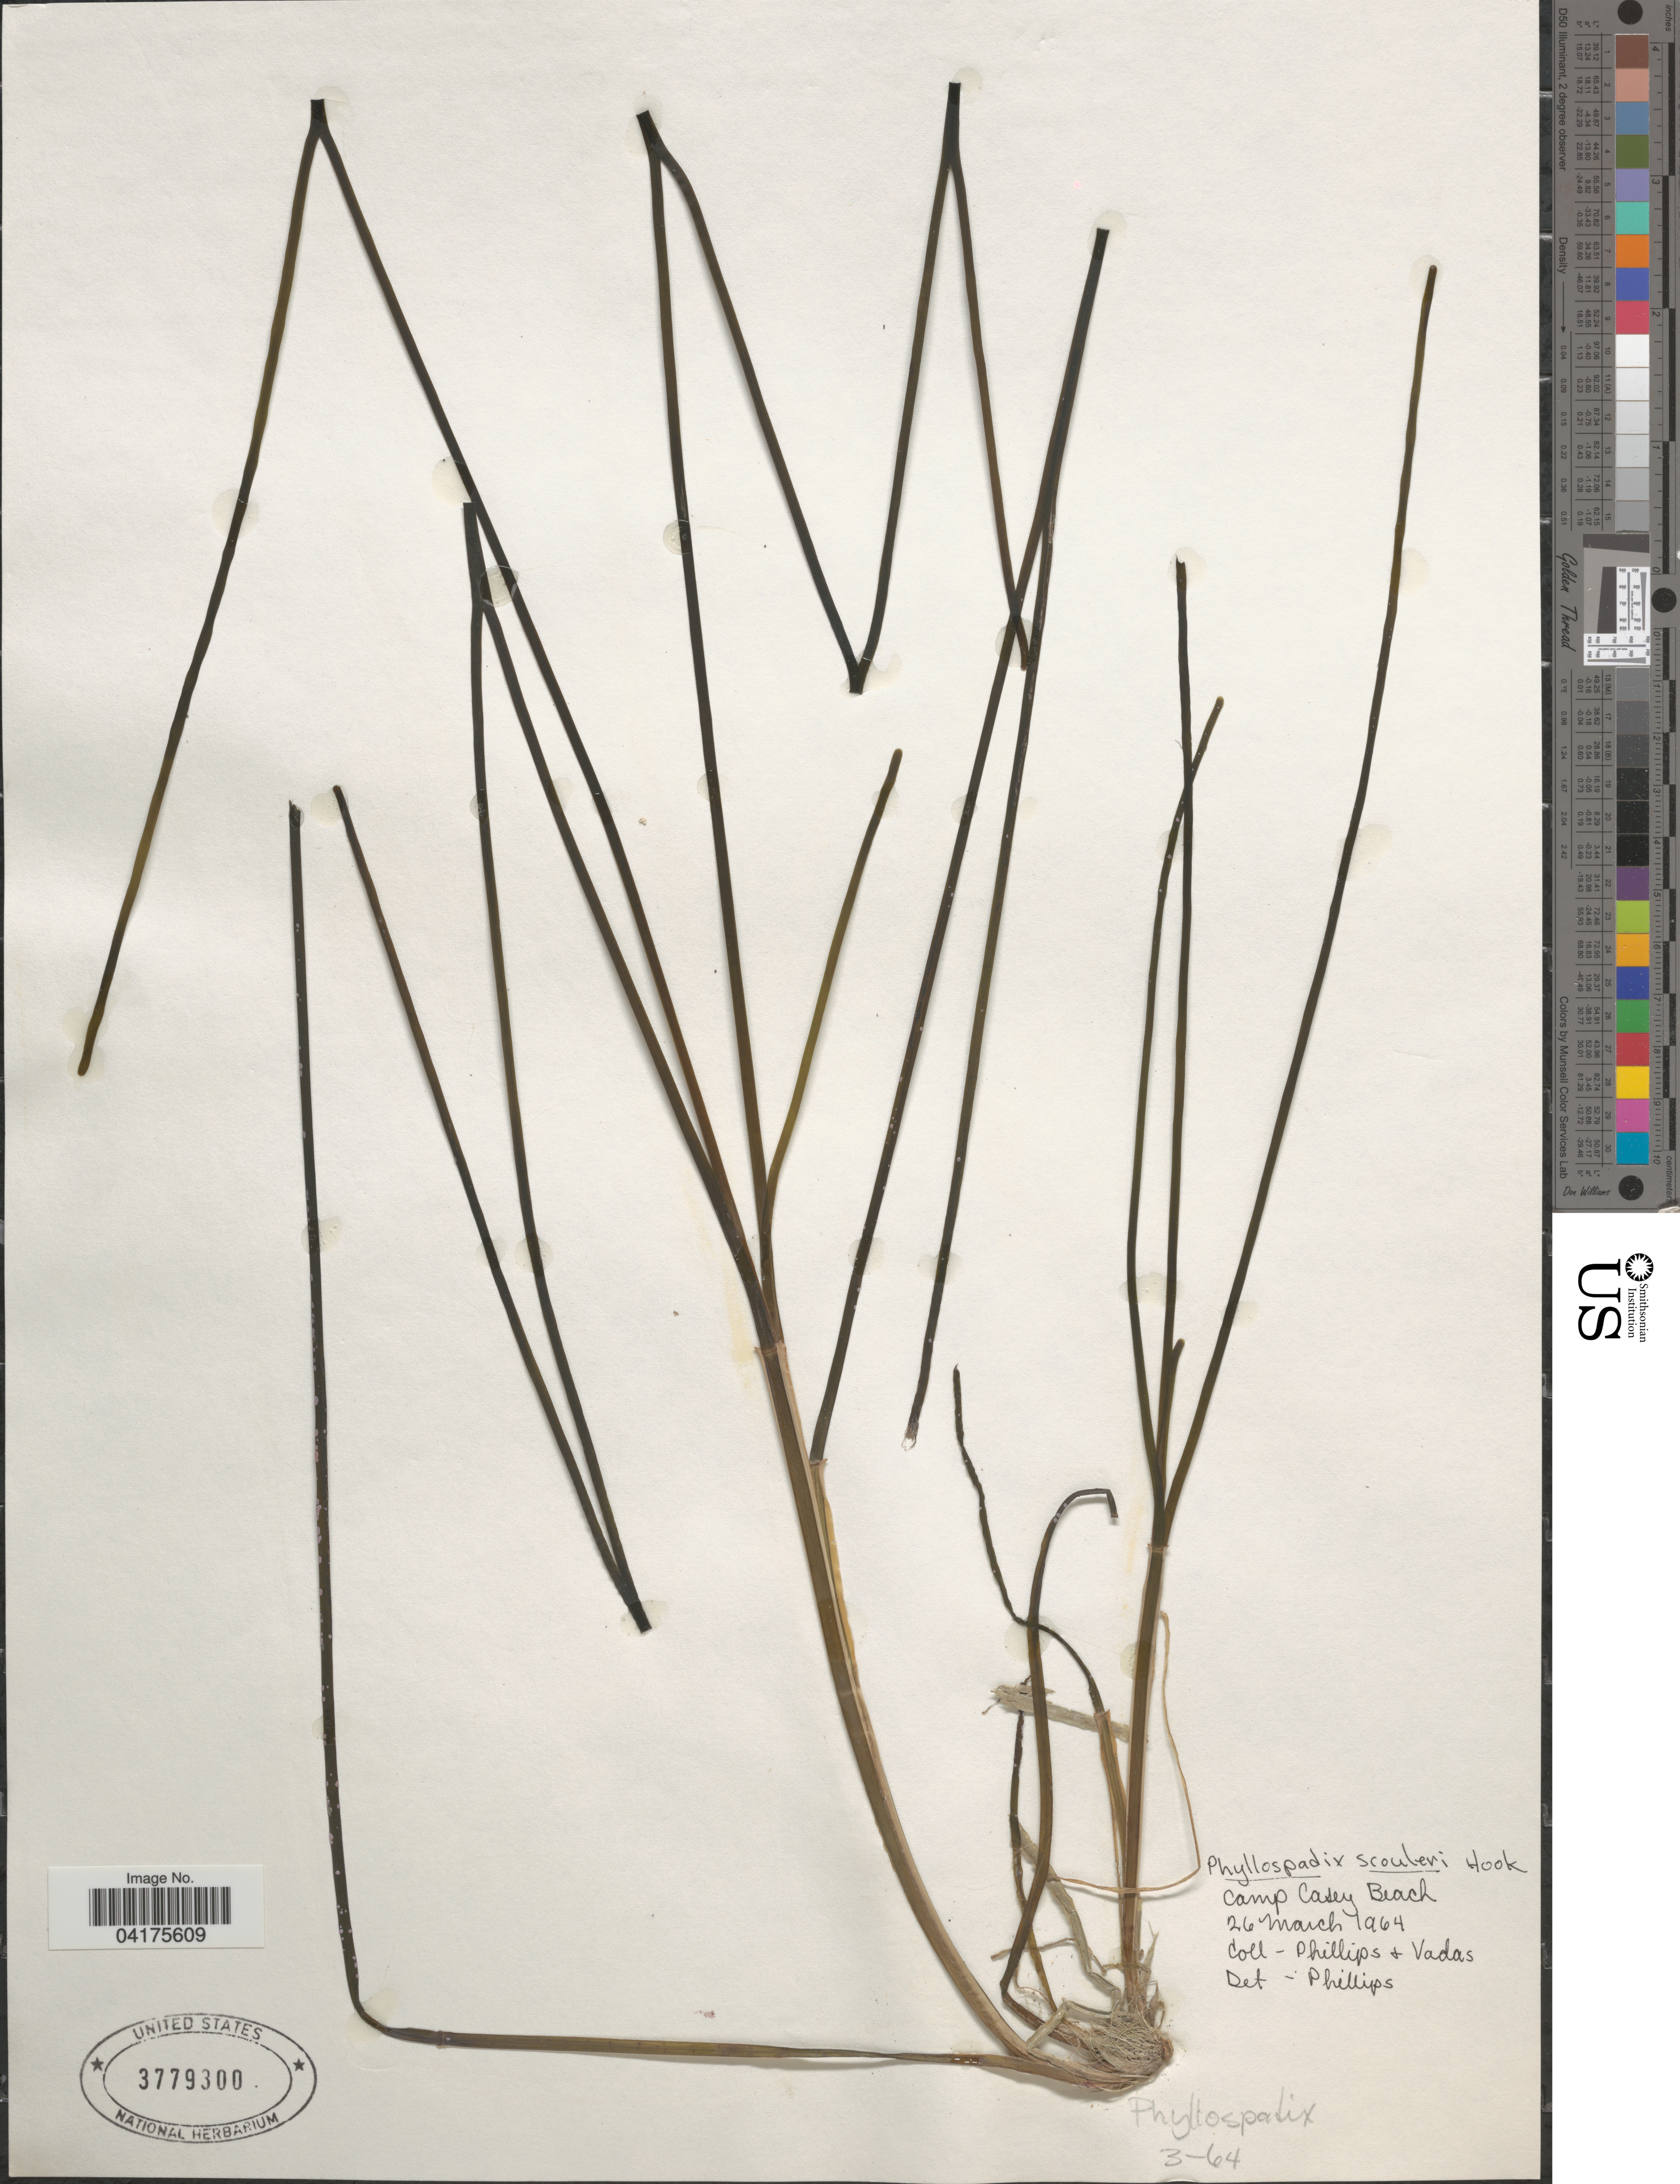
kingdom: Plantae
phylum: Tracheophyta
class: Liliopsida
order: Alismatales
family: Zosteraceae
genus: Phyllospadix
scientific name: Phyllospadix scouleri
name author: Hook.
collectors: -- Phillips & Vadas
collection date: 1964-03-26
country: United States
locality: Camp Casey Beach.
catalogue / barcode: US 3779300